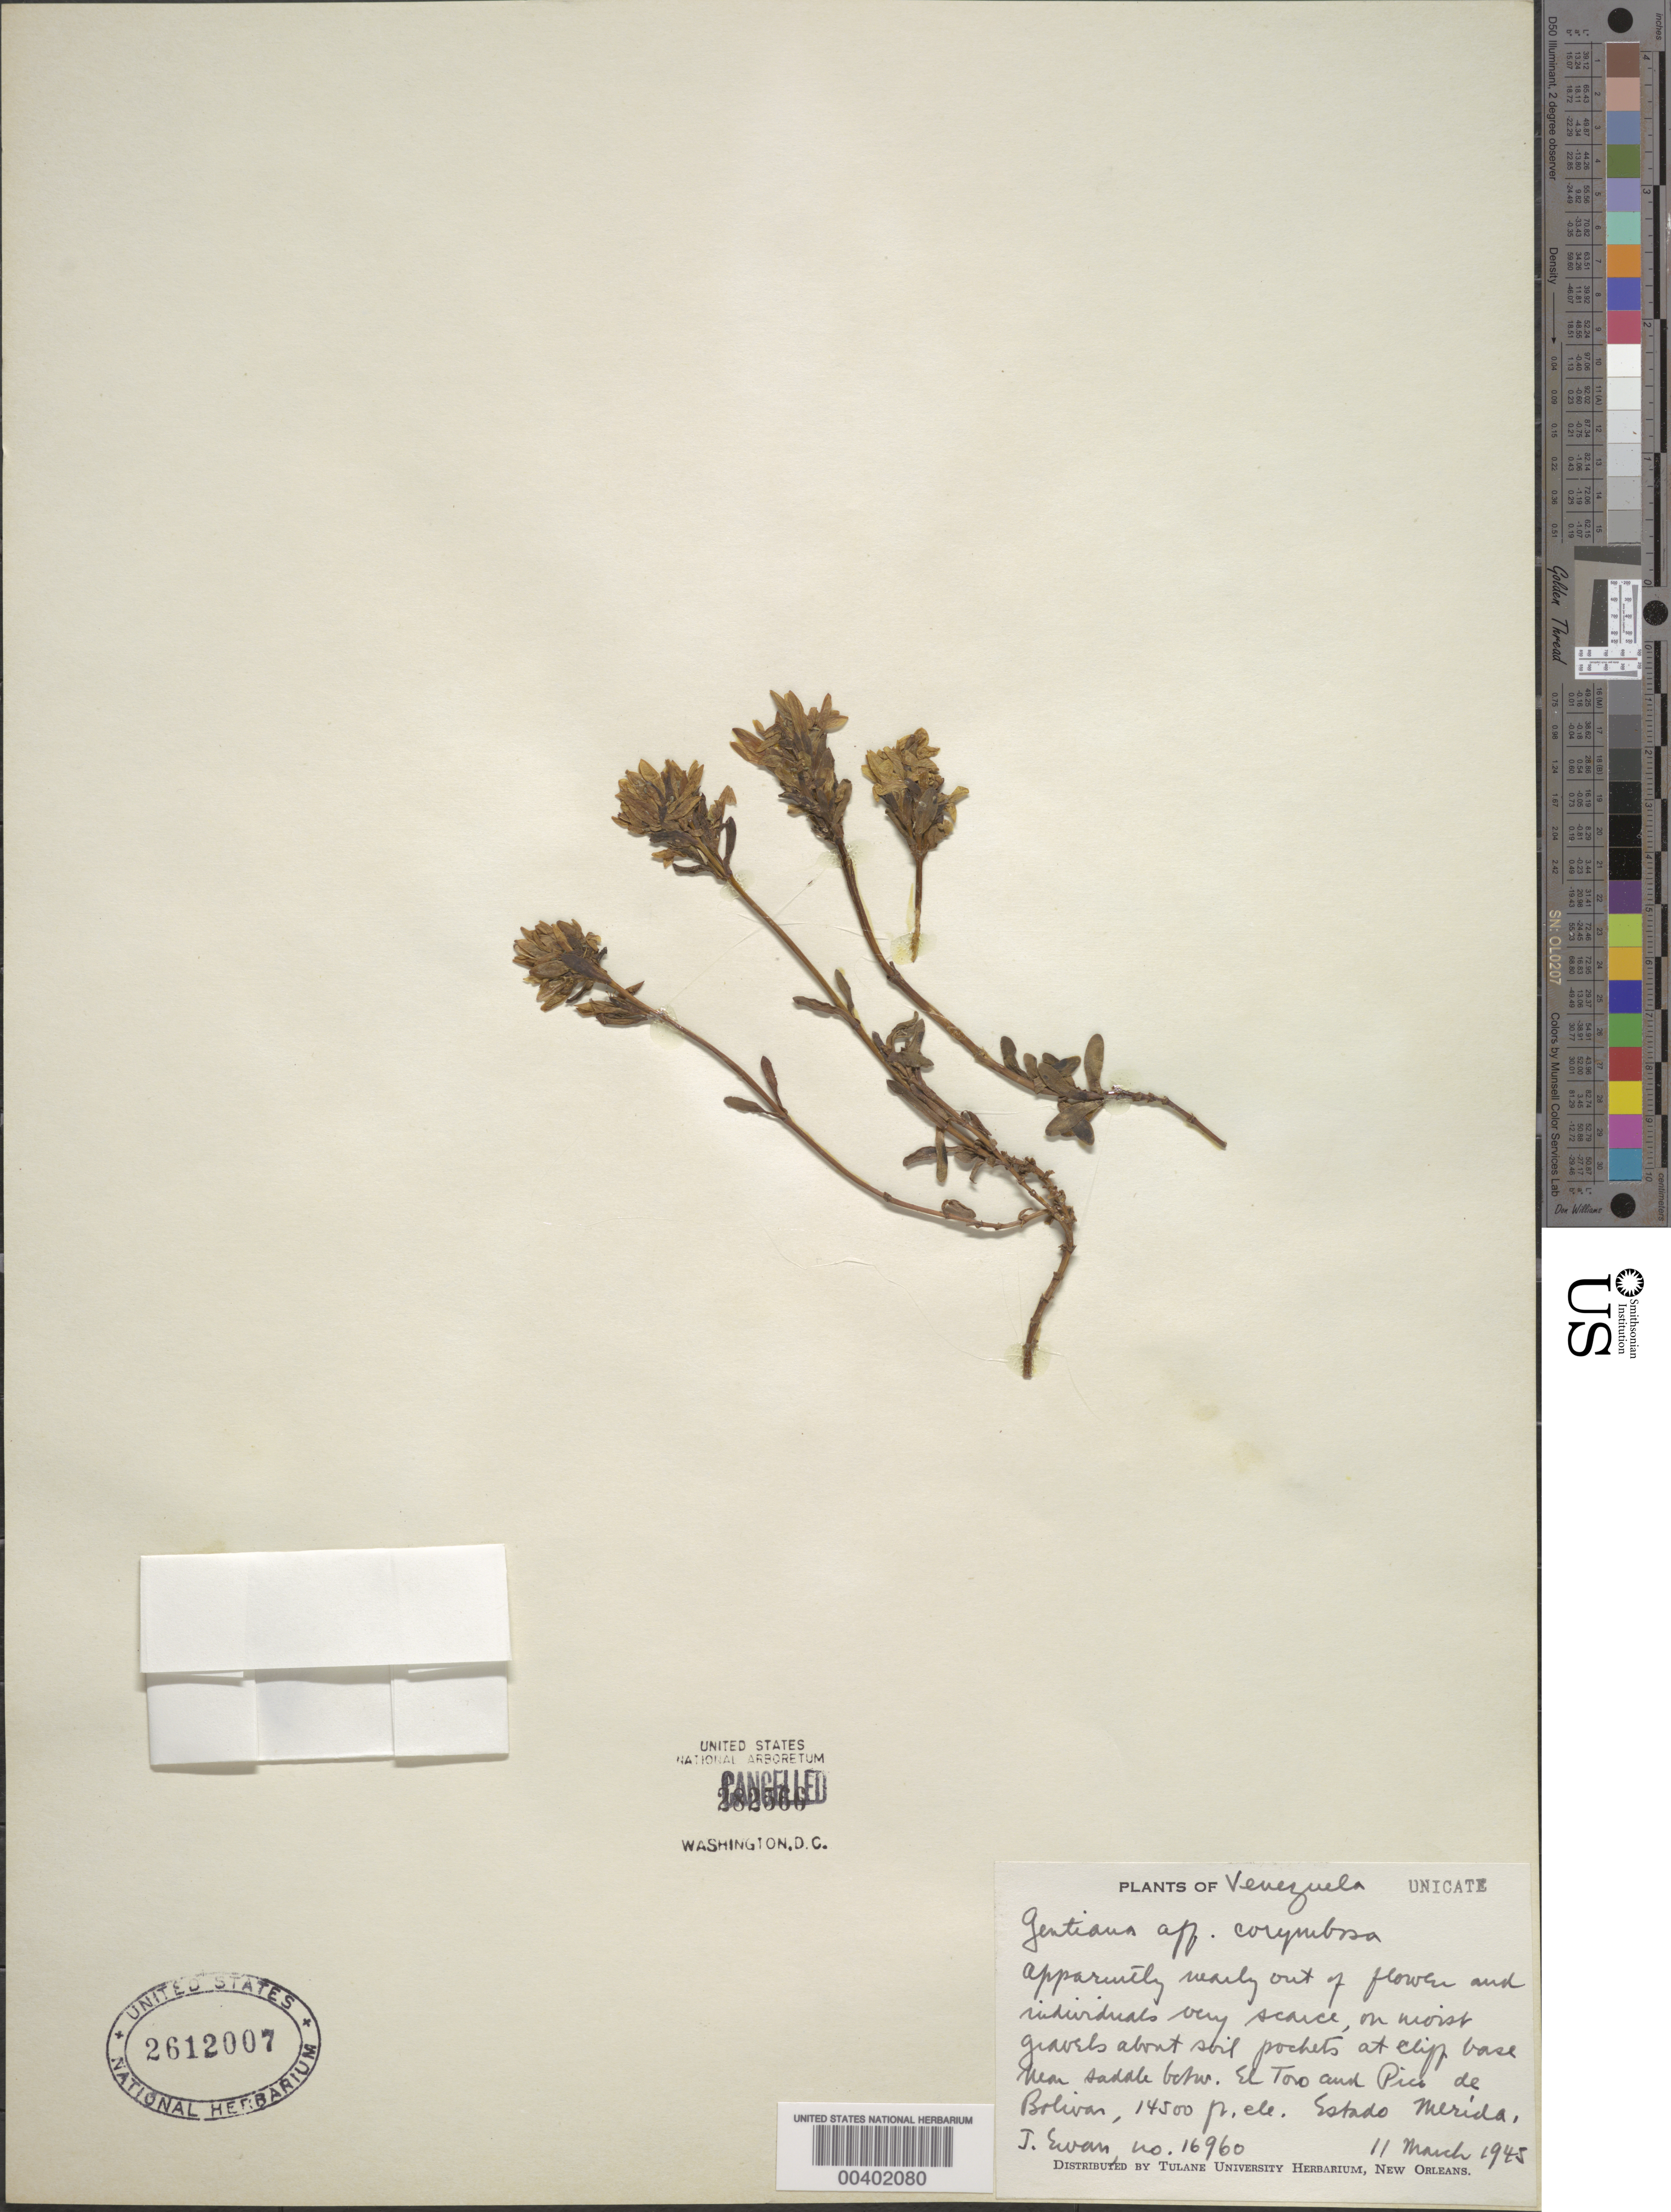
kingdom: Plantae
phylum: Tracheophyta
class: Magnoliopsida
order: Gentianales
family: Gentianaceae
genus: Gentiana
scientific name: Gentiana corymbosa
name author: Humb. et al.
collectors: J. A. Ewan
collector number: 16960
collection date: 1945-03-11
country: Venezuela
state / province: Mérida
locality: Near saddle betw. El Toro and Pico de Bolivar, Estado Merida.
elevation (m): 4420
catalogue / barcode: US 2612007